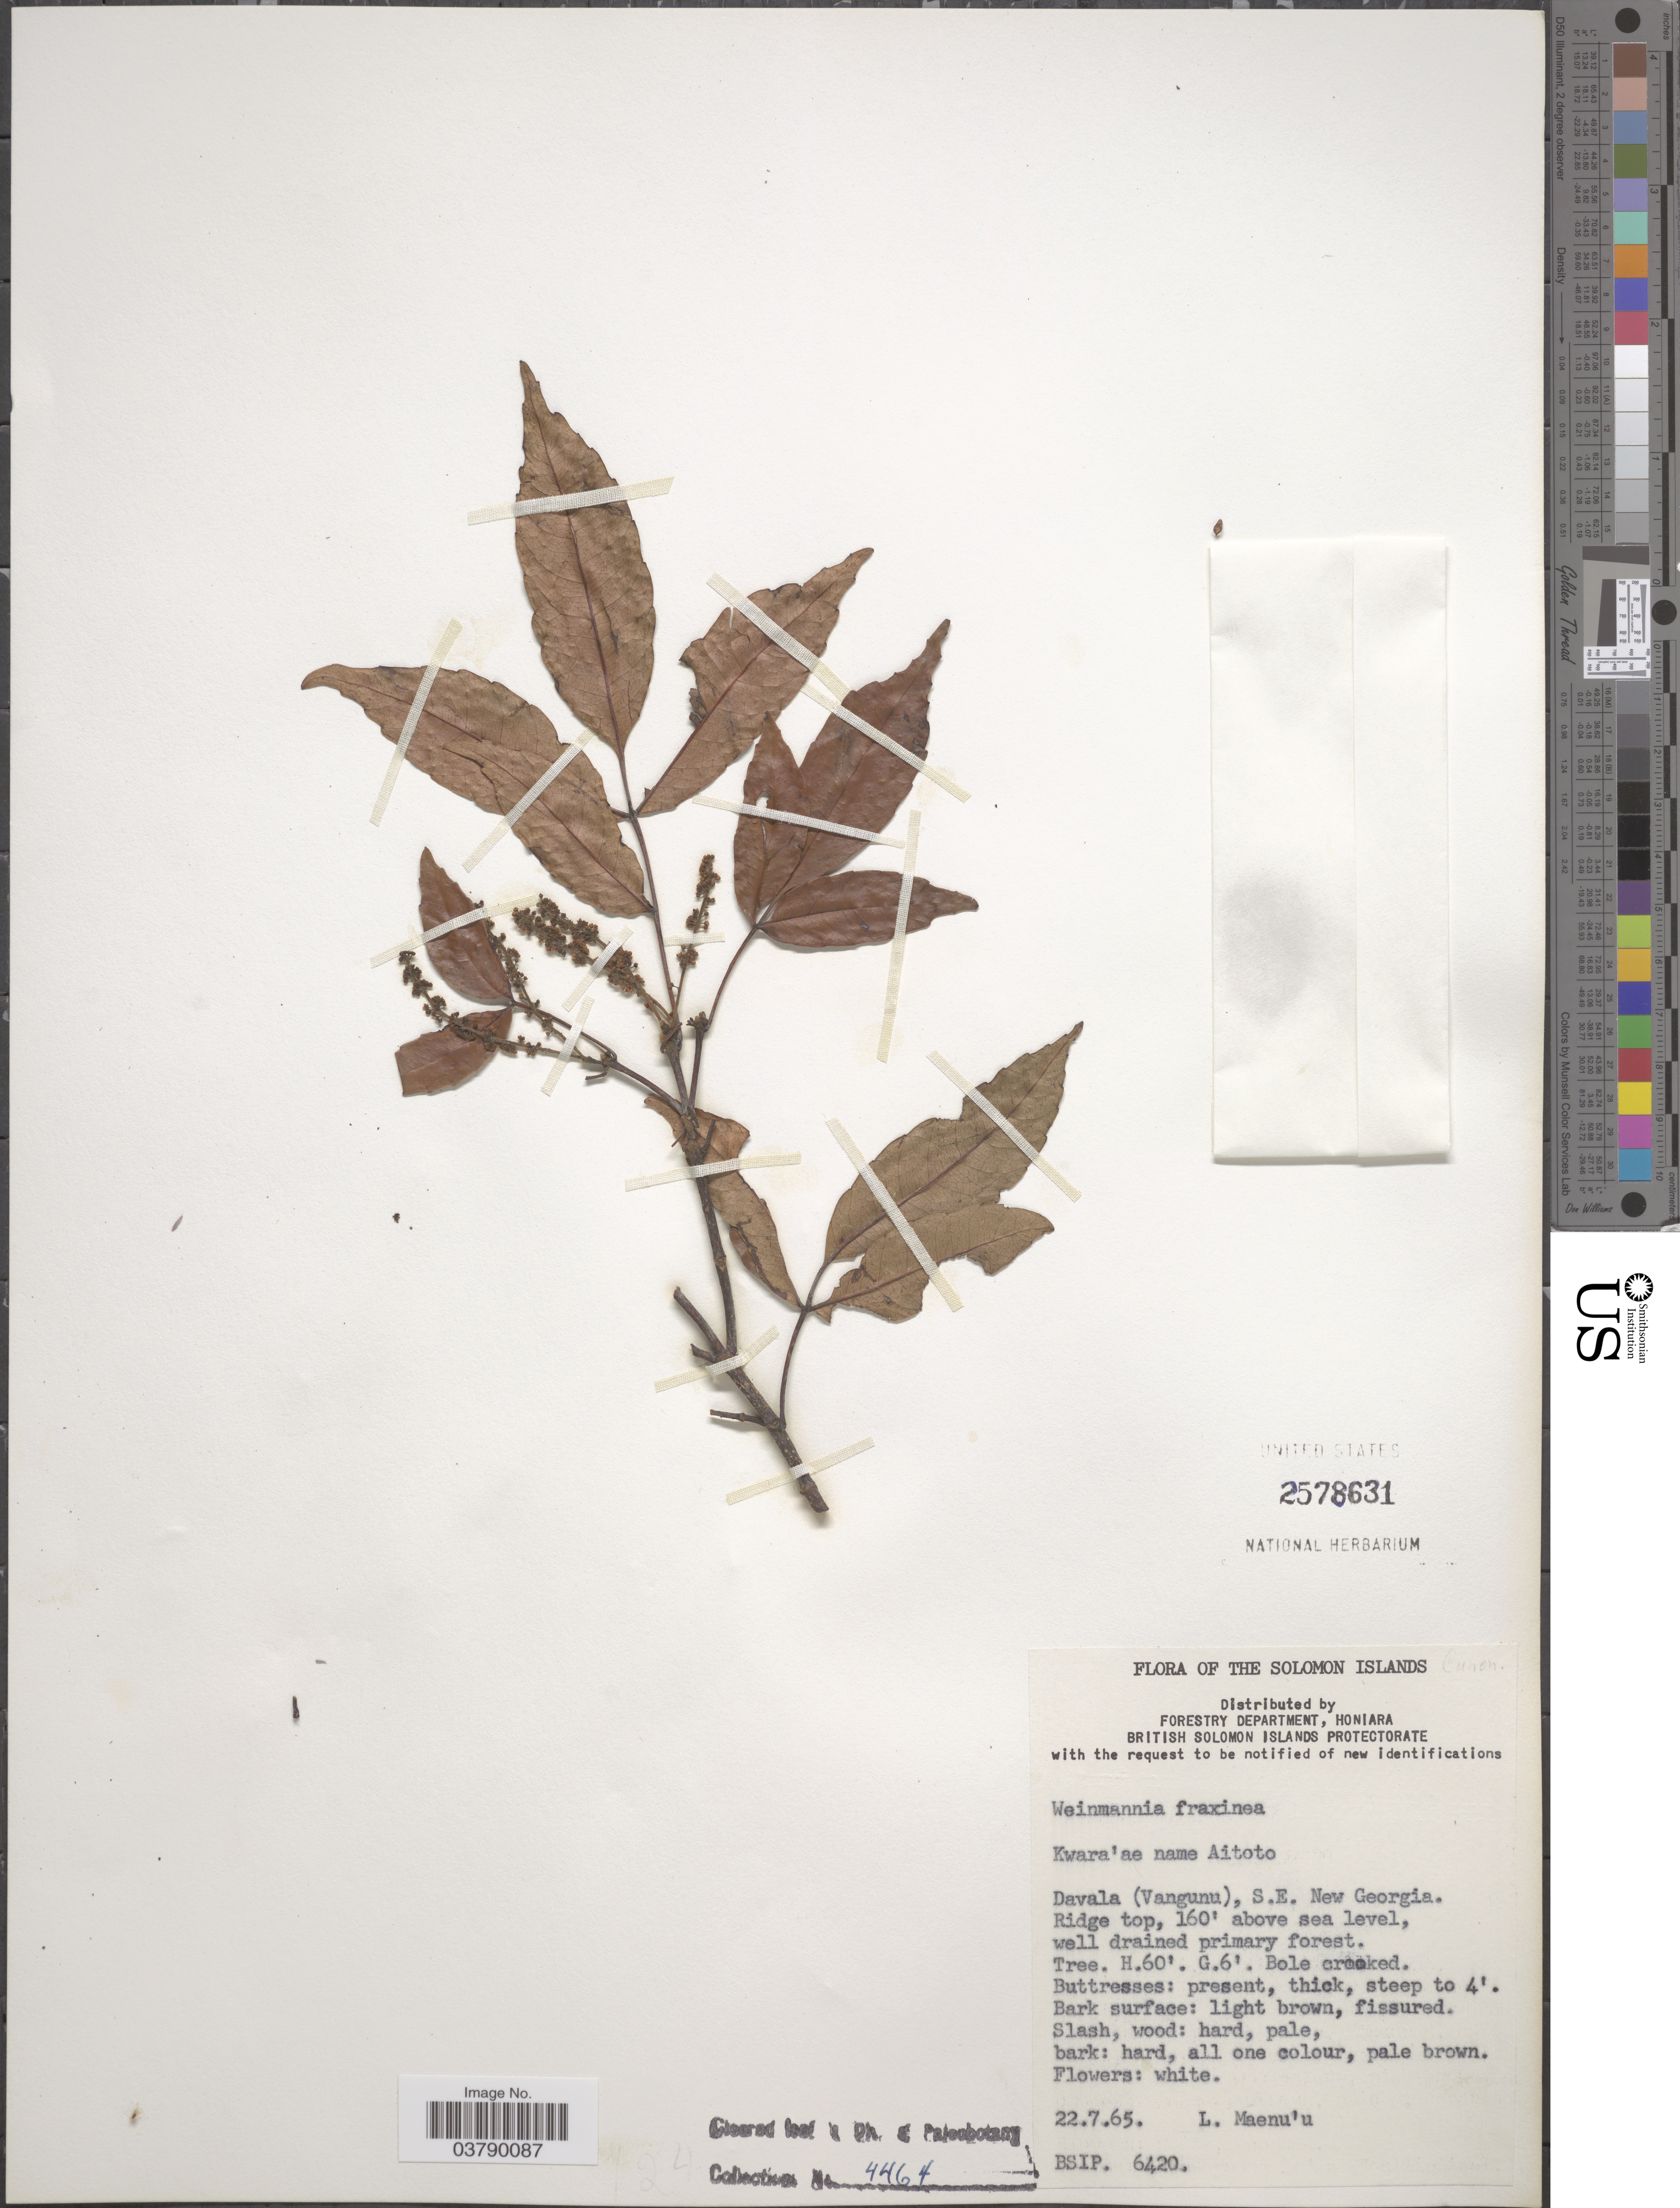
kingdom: Plantae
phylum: Tracheophyta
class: Magnoliopsida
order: Oxalidales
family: Cunoniaceae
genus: Pterophylla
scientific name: Pterophylla fraxinea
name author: D. Don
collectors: L. Maenu'u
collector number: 6420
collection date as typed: Transcribed d/m/y: 22/7/65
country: Solomon Islands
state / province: Solomon Islands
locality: Davala (Vangunu), S.E. New Georgia. Ridge top.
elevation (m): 49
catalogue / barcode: US 2578631